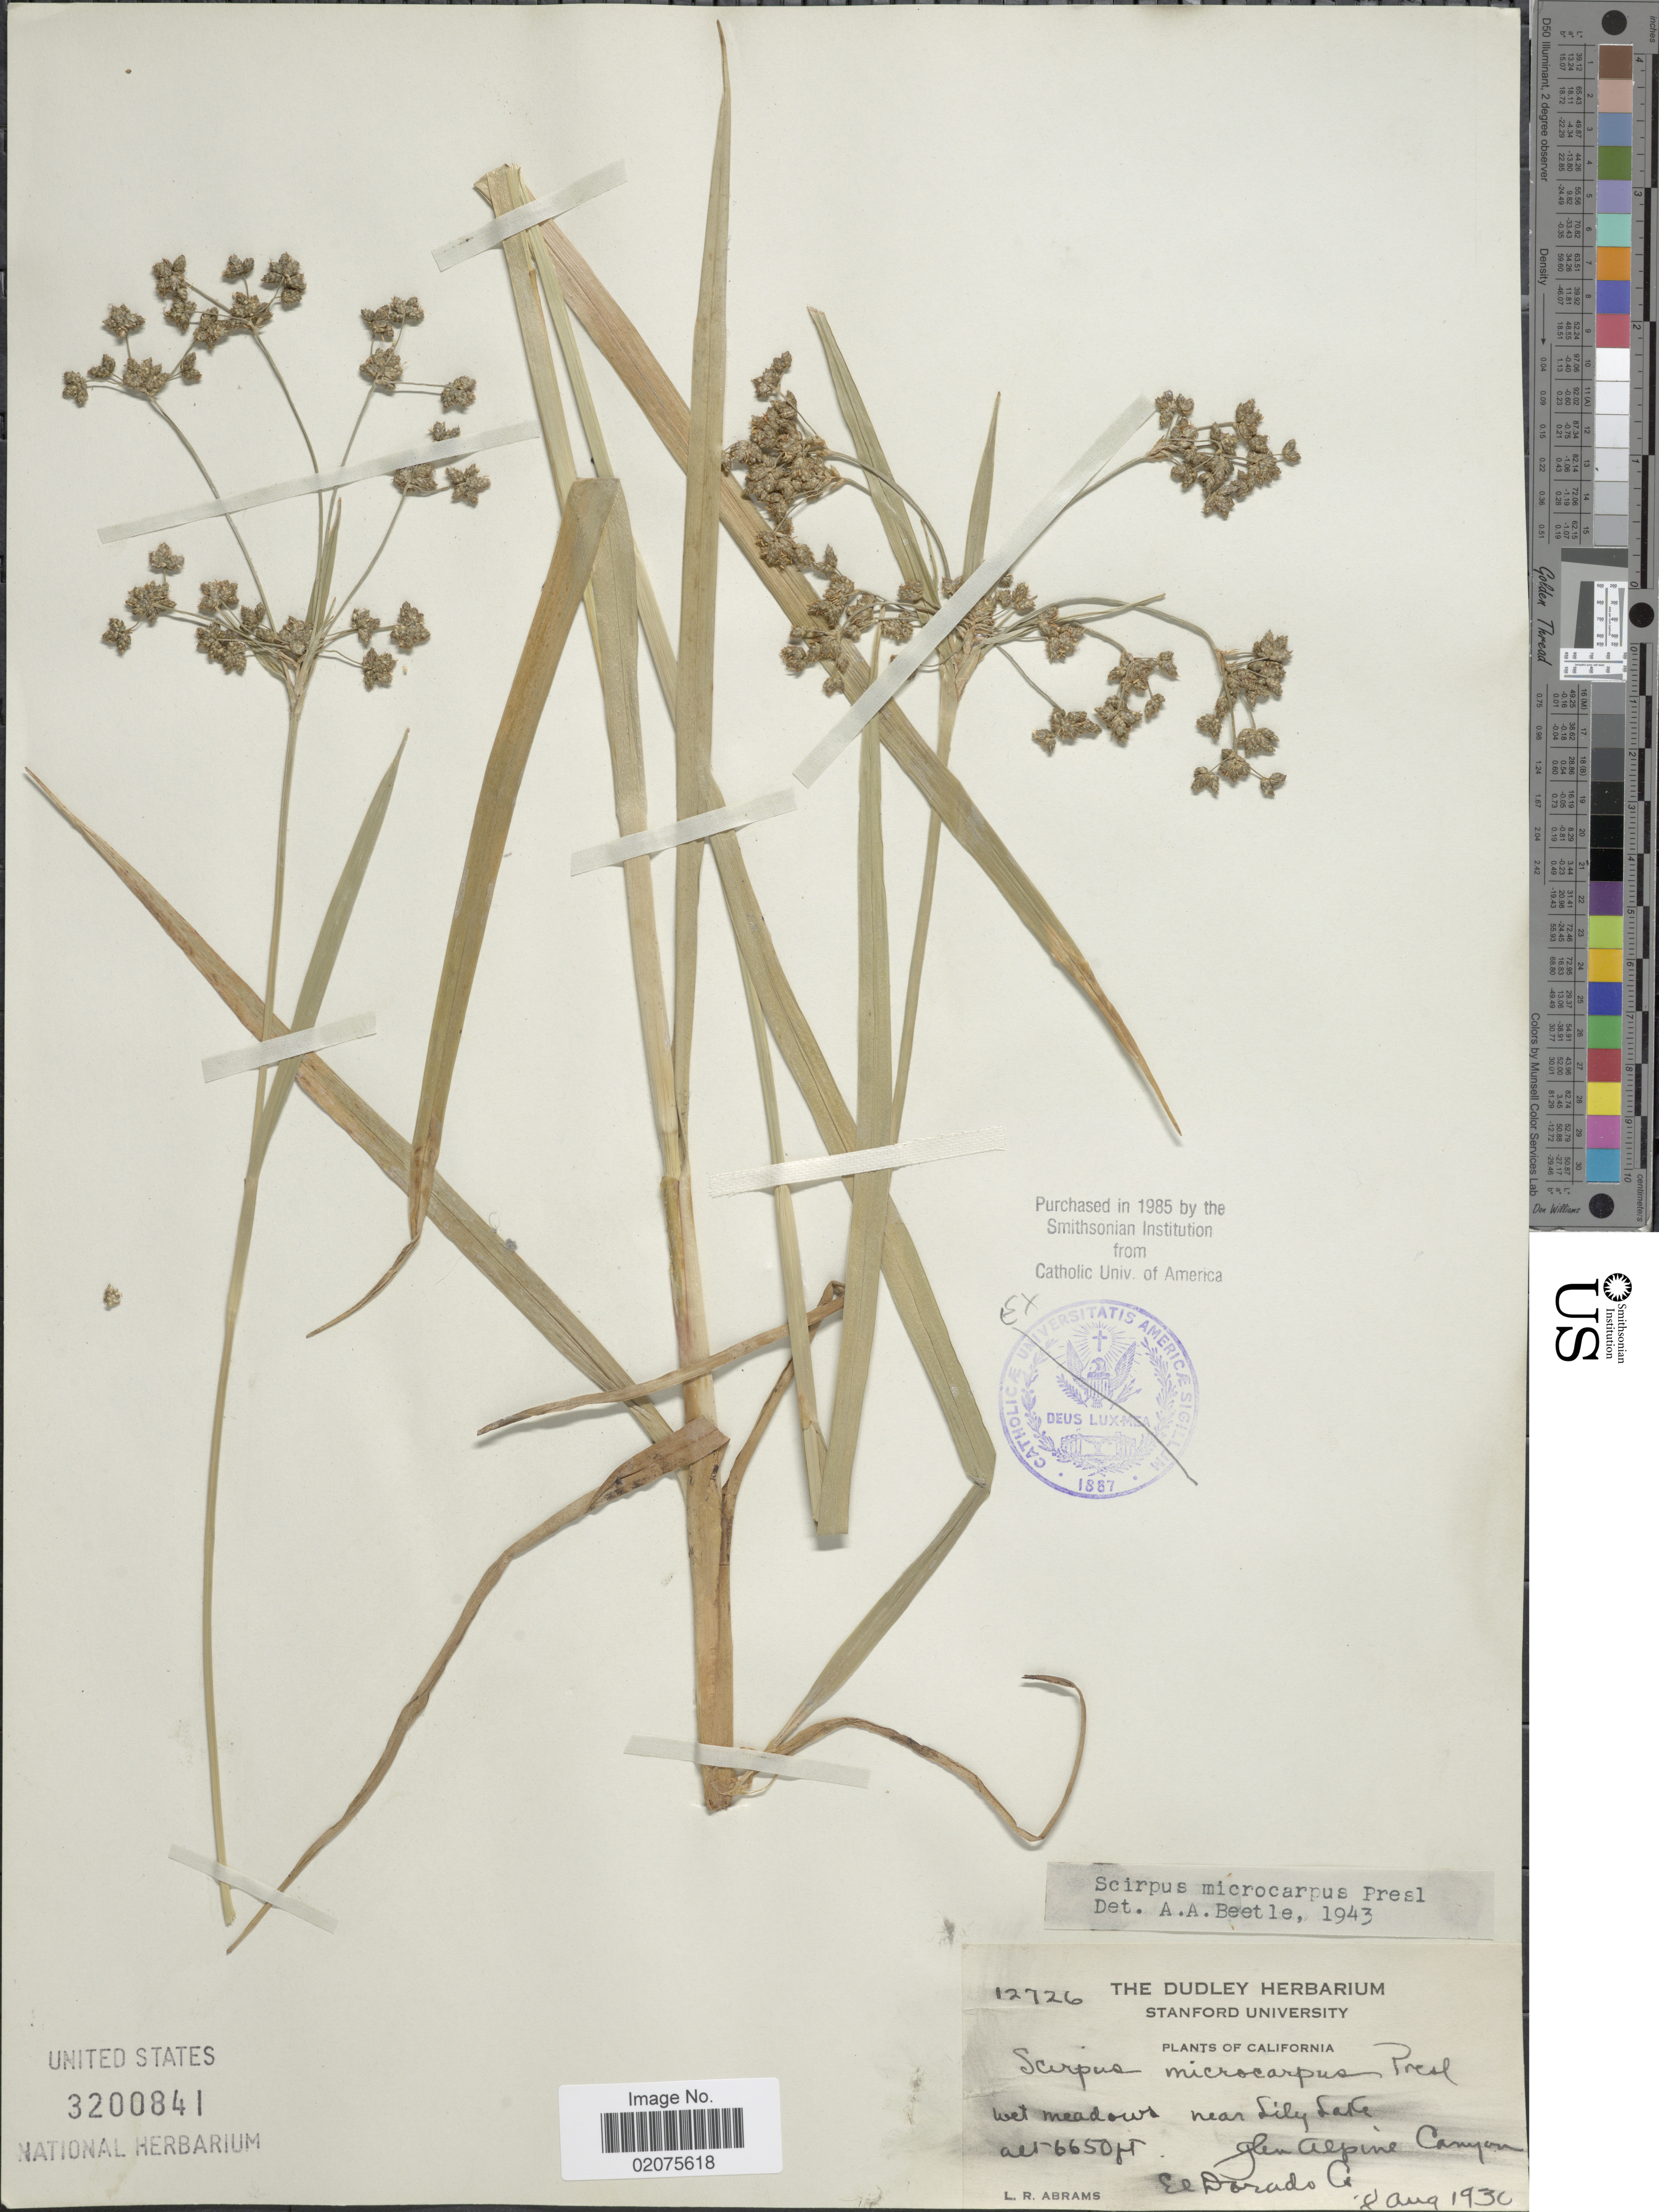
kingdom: Plantae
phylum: Tracheophyta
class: Liliopsida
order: Poales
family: Cyperaceae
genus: Scirpus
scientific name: Scirpus microcarpus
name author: J. Presl & C. Presl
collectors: L. Abrams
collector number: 12726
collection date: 1930-08-08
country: United States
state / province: California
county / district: El Dorado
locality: Wet meadows, near Lily Lake. Glen Alpine Canyon, El Dorado Co.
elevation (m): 2027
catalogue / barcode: US 3200841